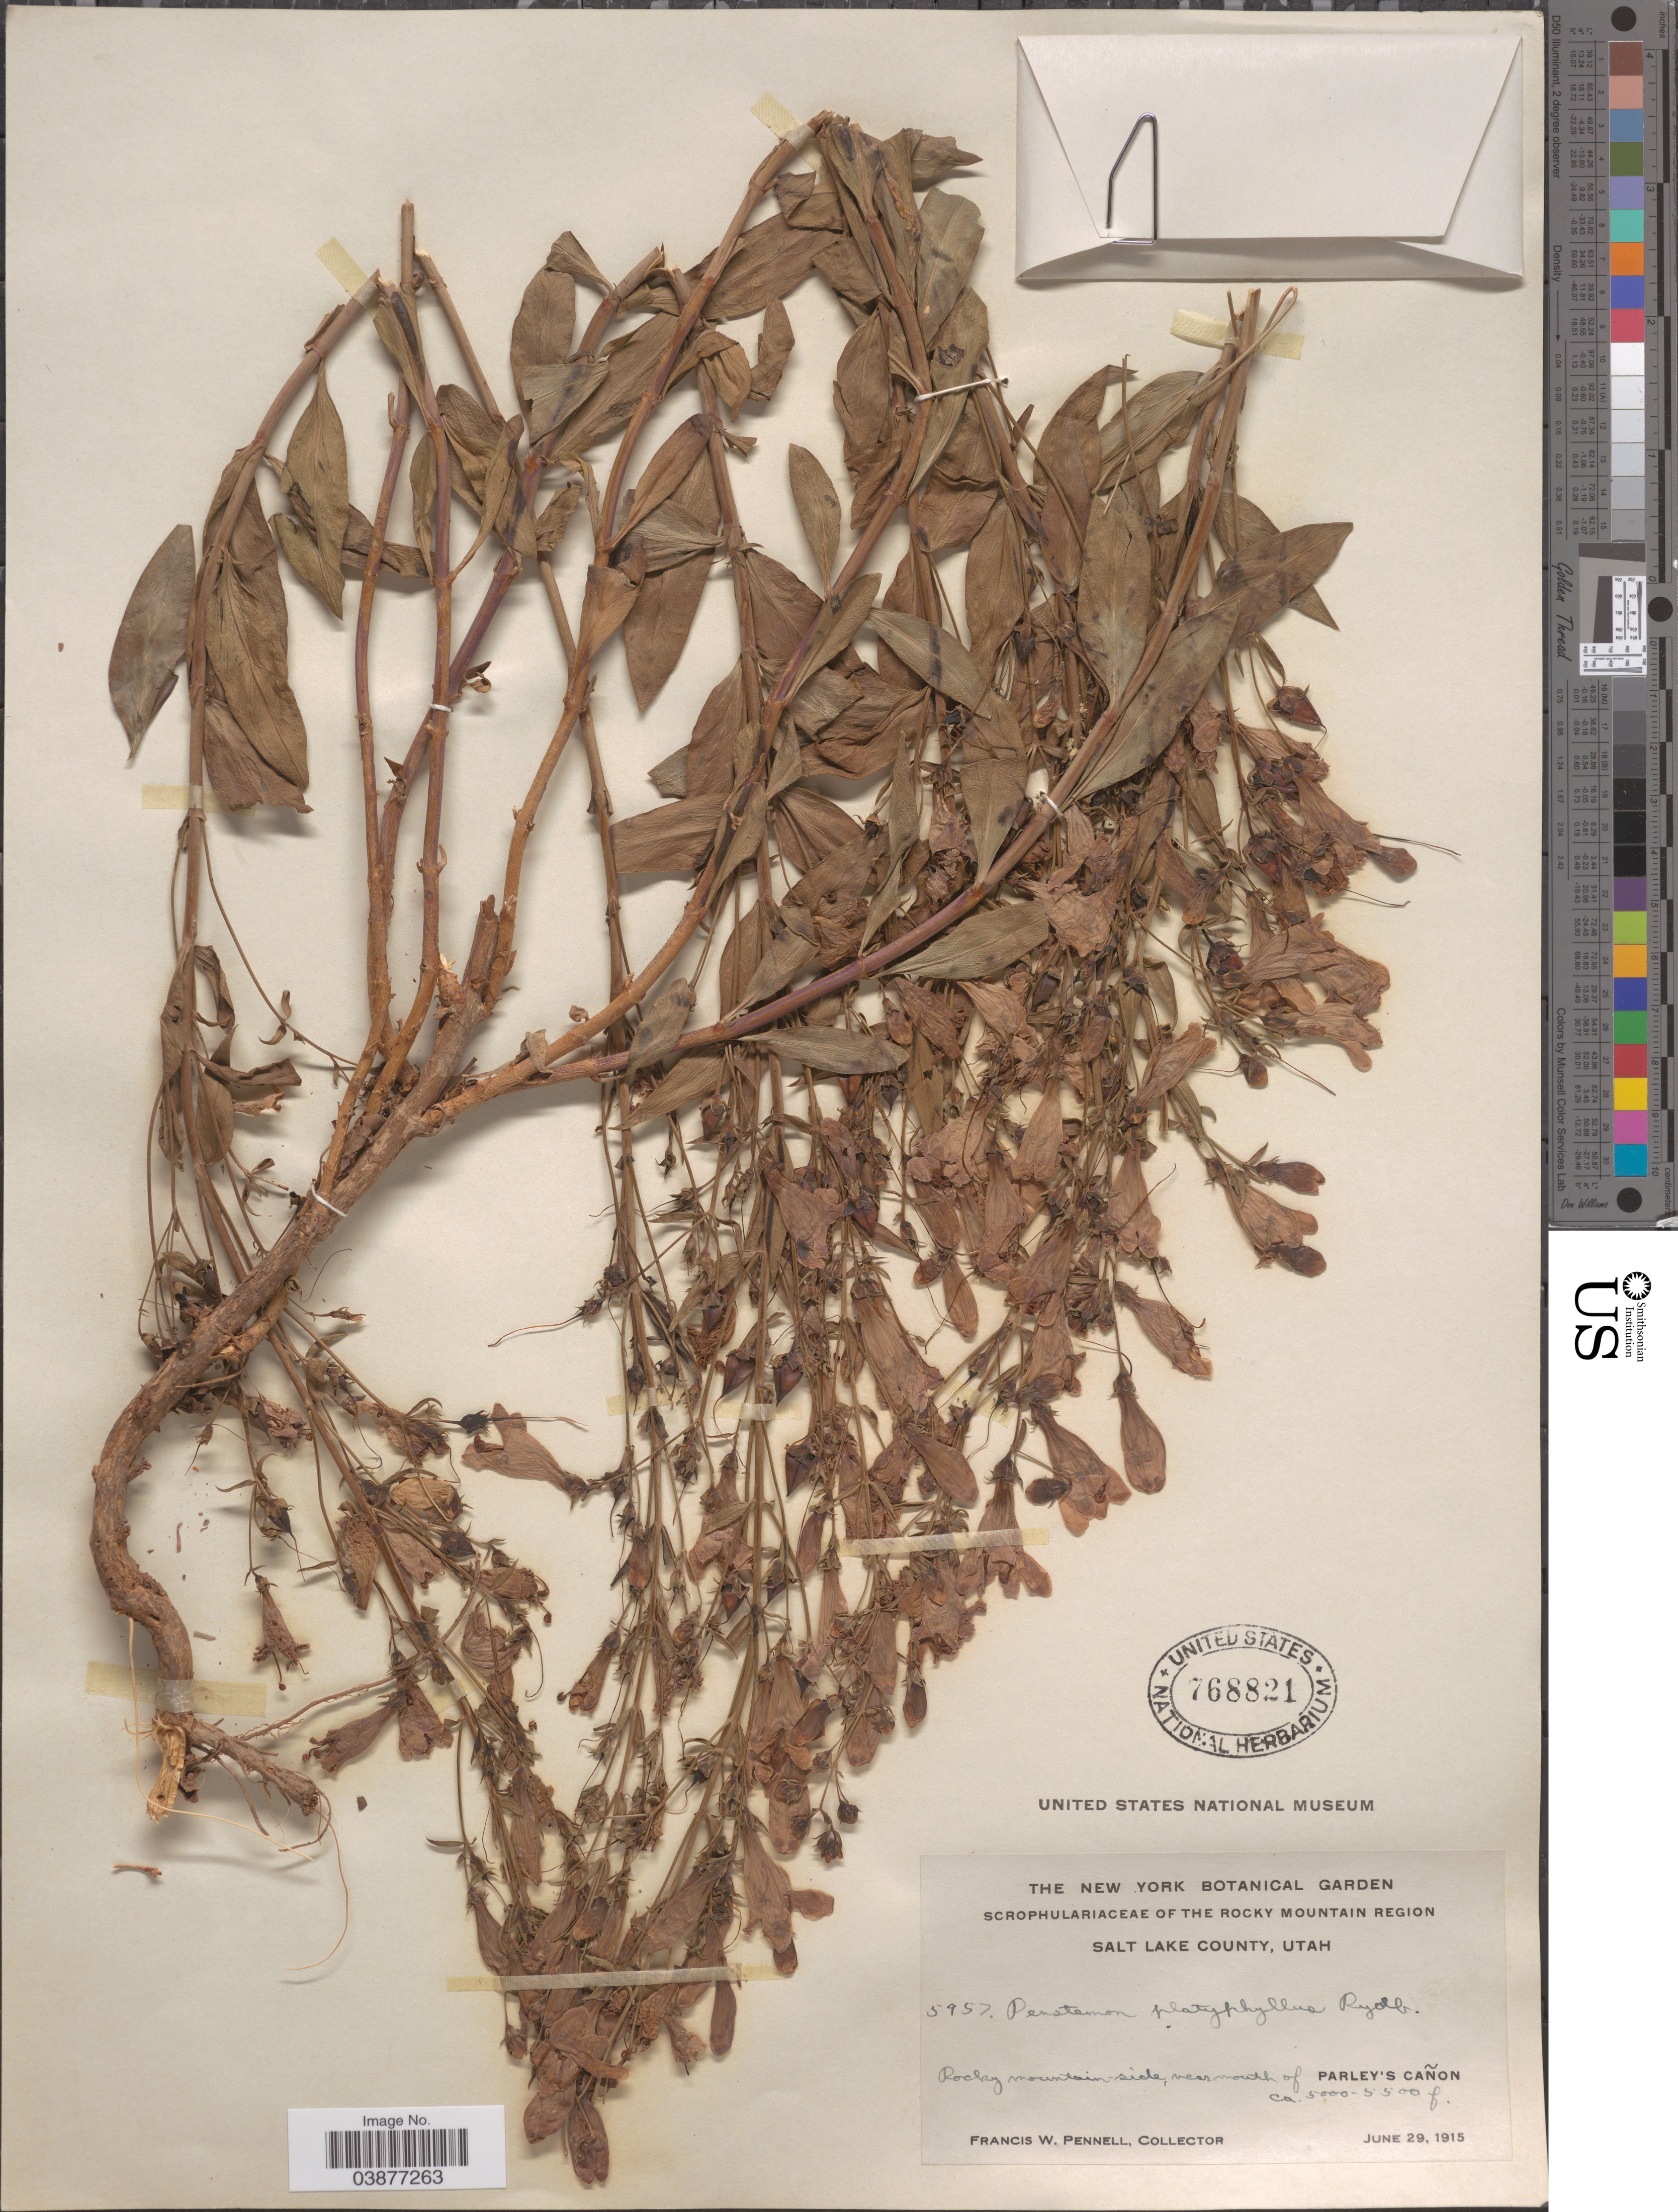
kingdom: Plantae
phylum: Tracheophyta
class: Magnoliopsida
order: Lamiales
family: Plantaginaceae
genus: Penstemon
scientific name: Penstemon platyphyllus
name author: Rydb.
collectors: F. W. Pennell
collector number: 5957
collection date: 1915-06-29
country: United States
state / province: Utah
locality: Rocky Mountain Region. Salt Lake County. Rocky mountain-side, near mouth of Parley's Cañon.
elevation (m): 1524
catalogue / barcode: US 768821